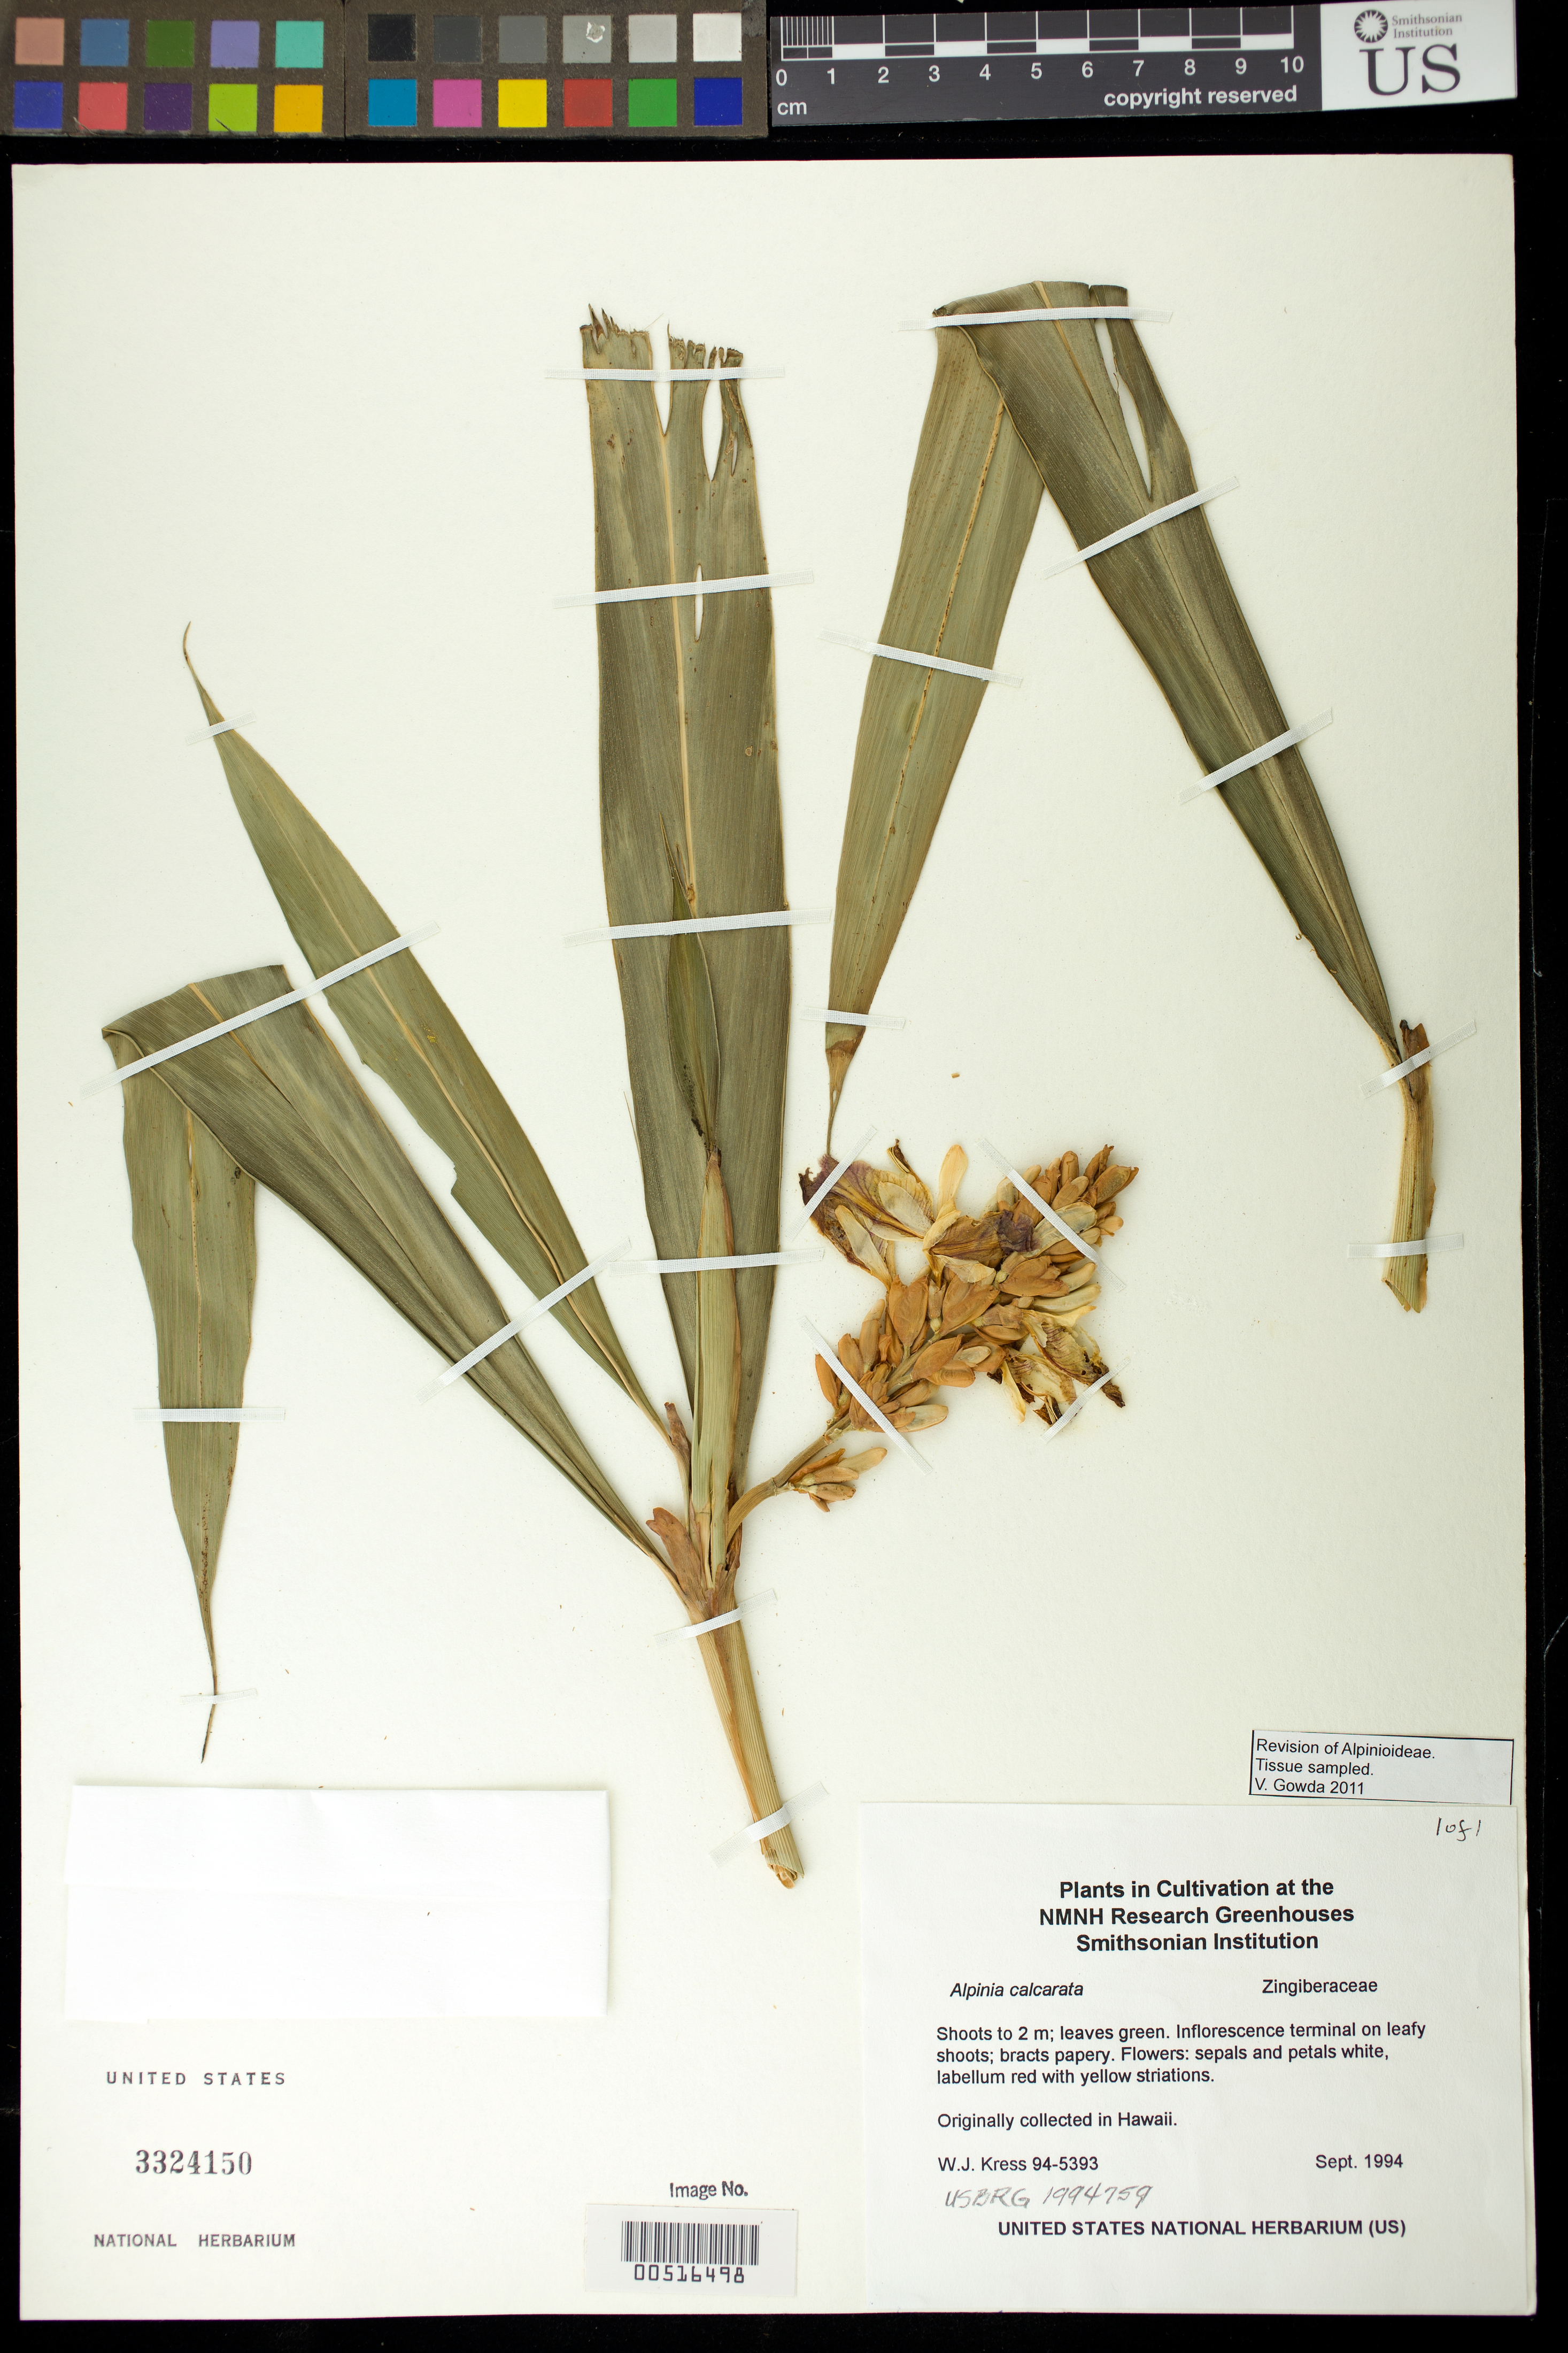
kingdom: Plantae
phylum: Tracheophyta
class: Liliopsida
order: Zingiberales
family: Zingiberaceae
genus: Alpinia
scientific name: Alpinia calcarata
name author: Roscoe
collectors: W. J. Kress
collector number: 94-5393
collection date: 1994-09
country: United States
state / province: Maryland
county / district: Prince George's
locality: NMNH Botany Research Greenhouses. Suitland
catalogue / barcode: US 3324150